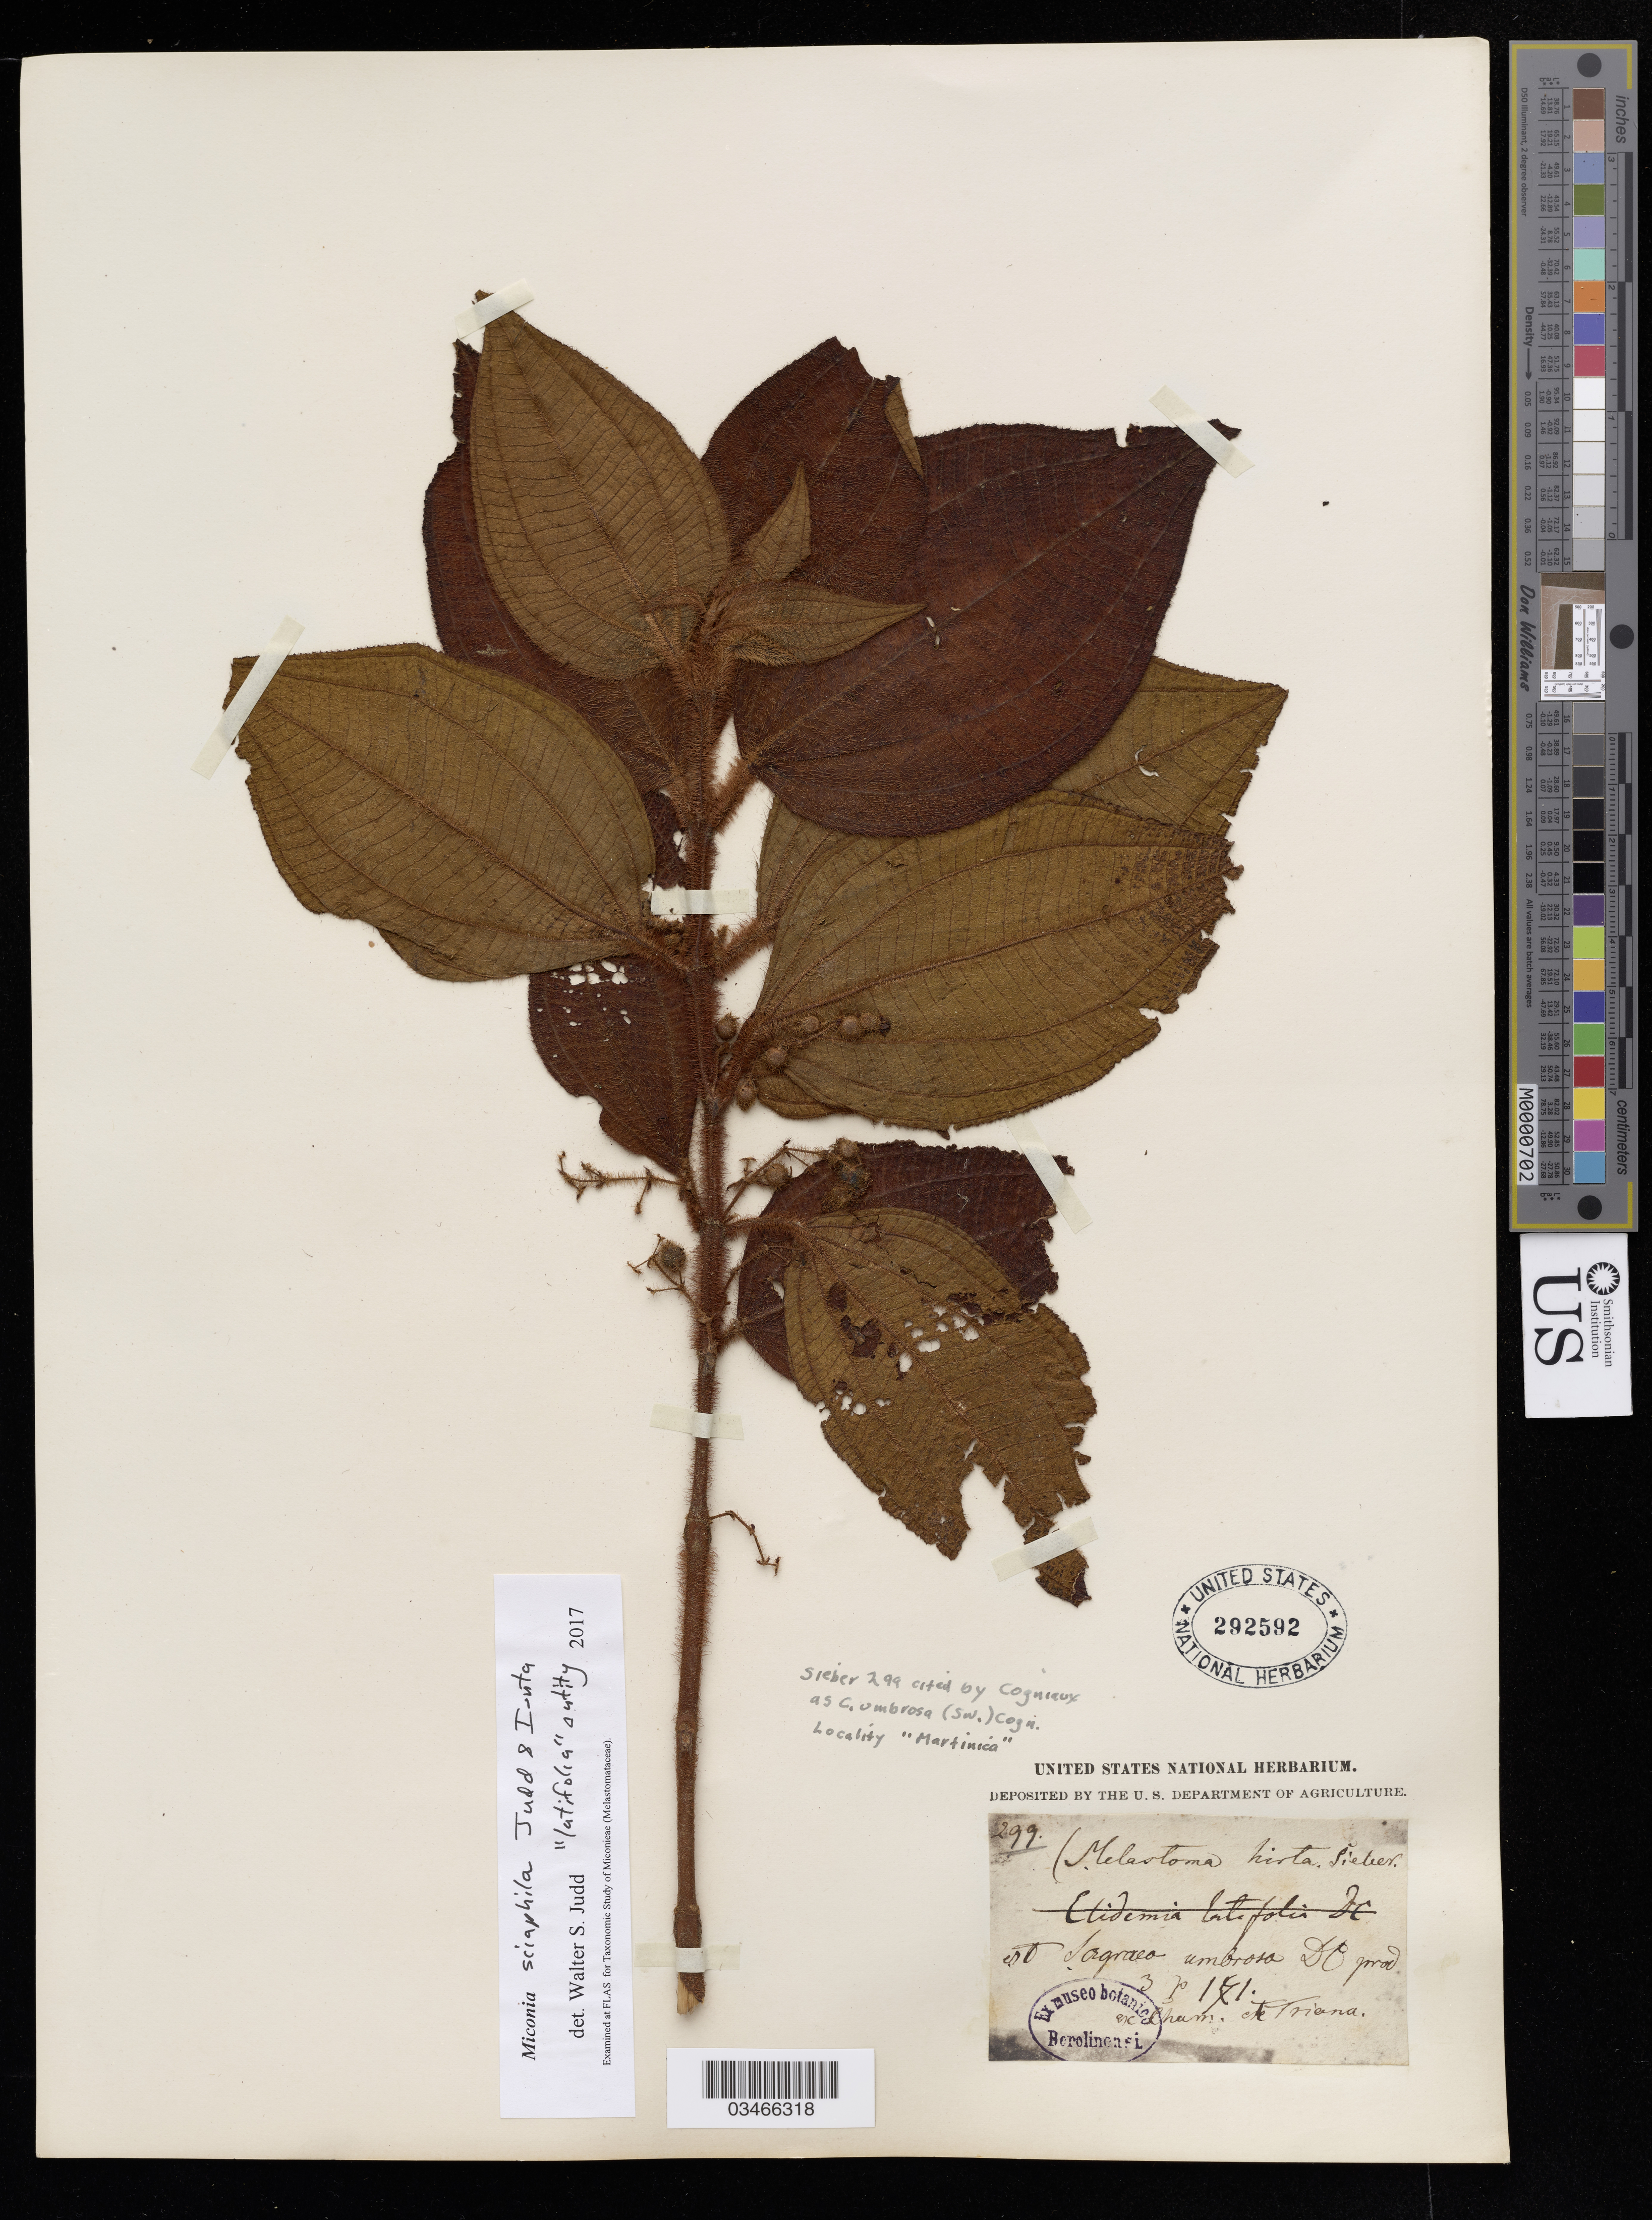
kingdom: Plantae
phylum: Tracheophyta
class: Magnoliopsida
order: Myrtales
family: Melastomataceae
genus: Miconia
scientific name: Miconia sciaphila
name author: Judd & Ionta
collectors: Cham. & Triana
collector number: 299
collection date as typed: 03/07/71?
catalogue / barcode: US 292592